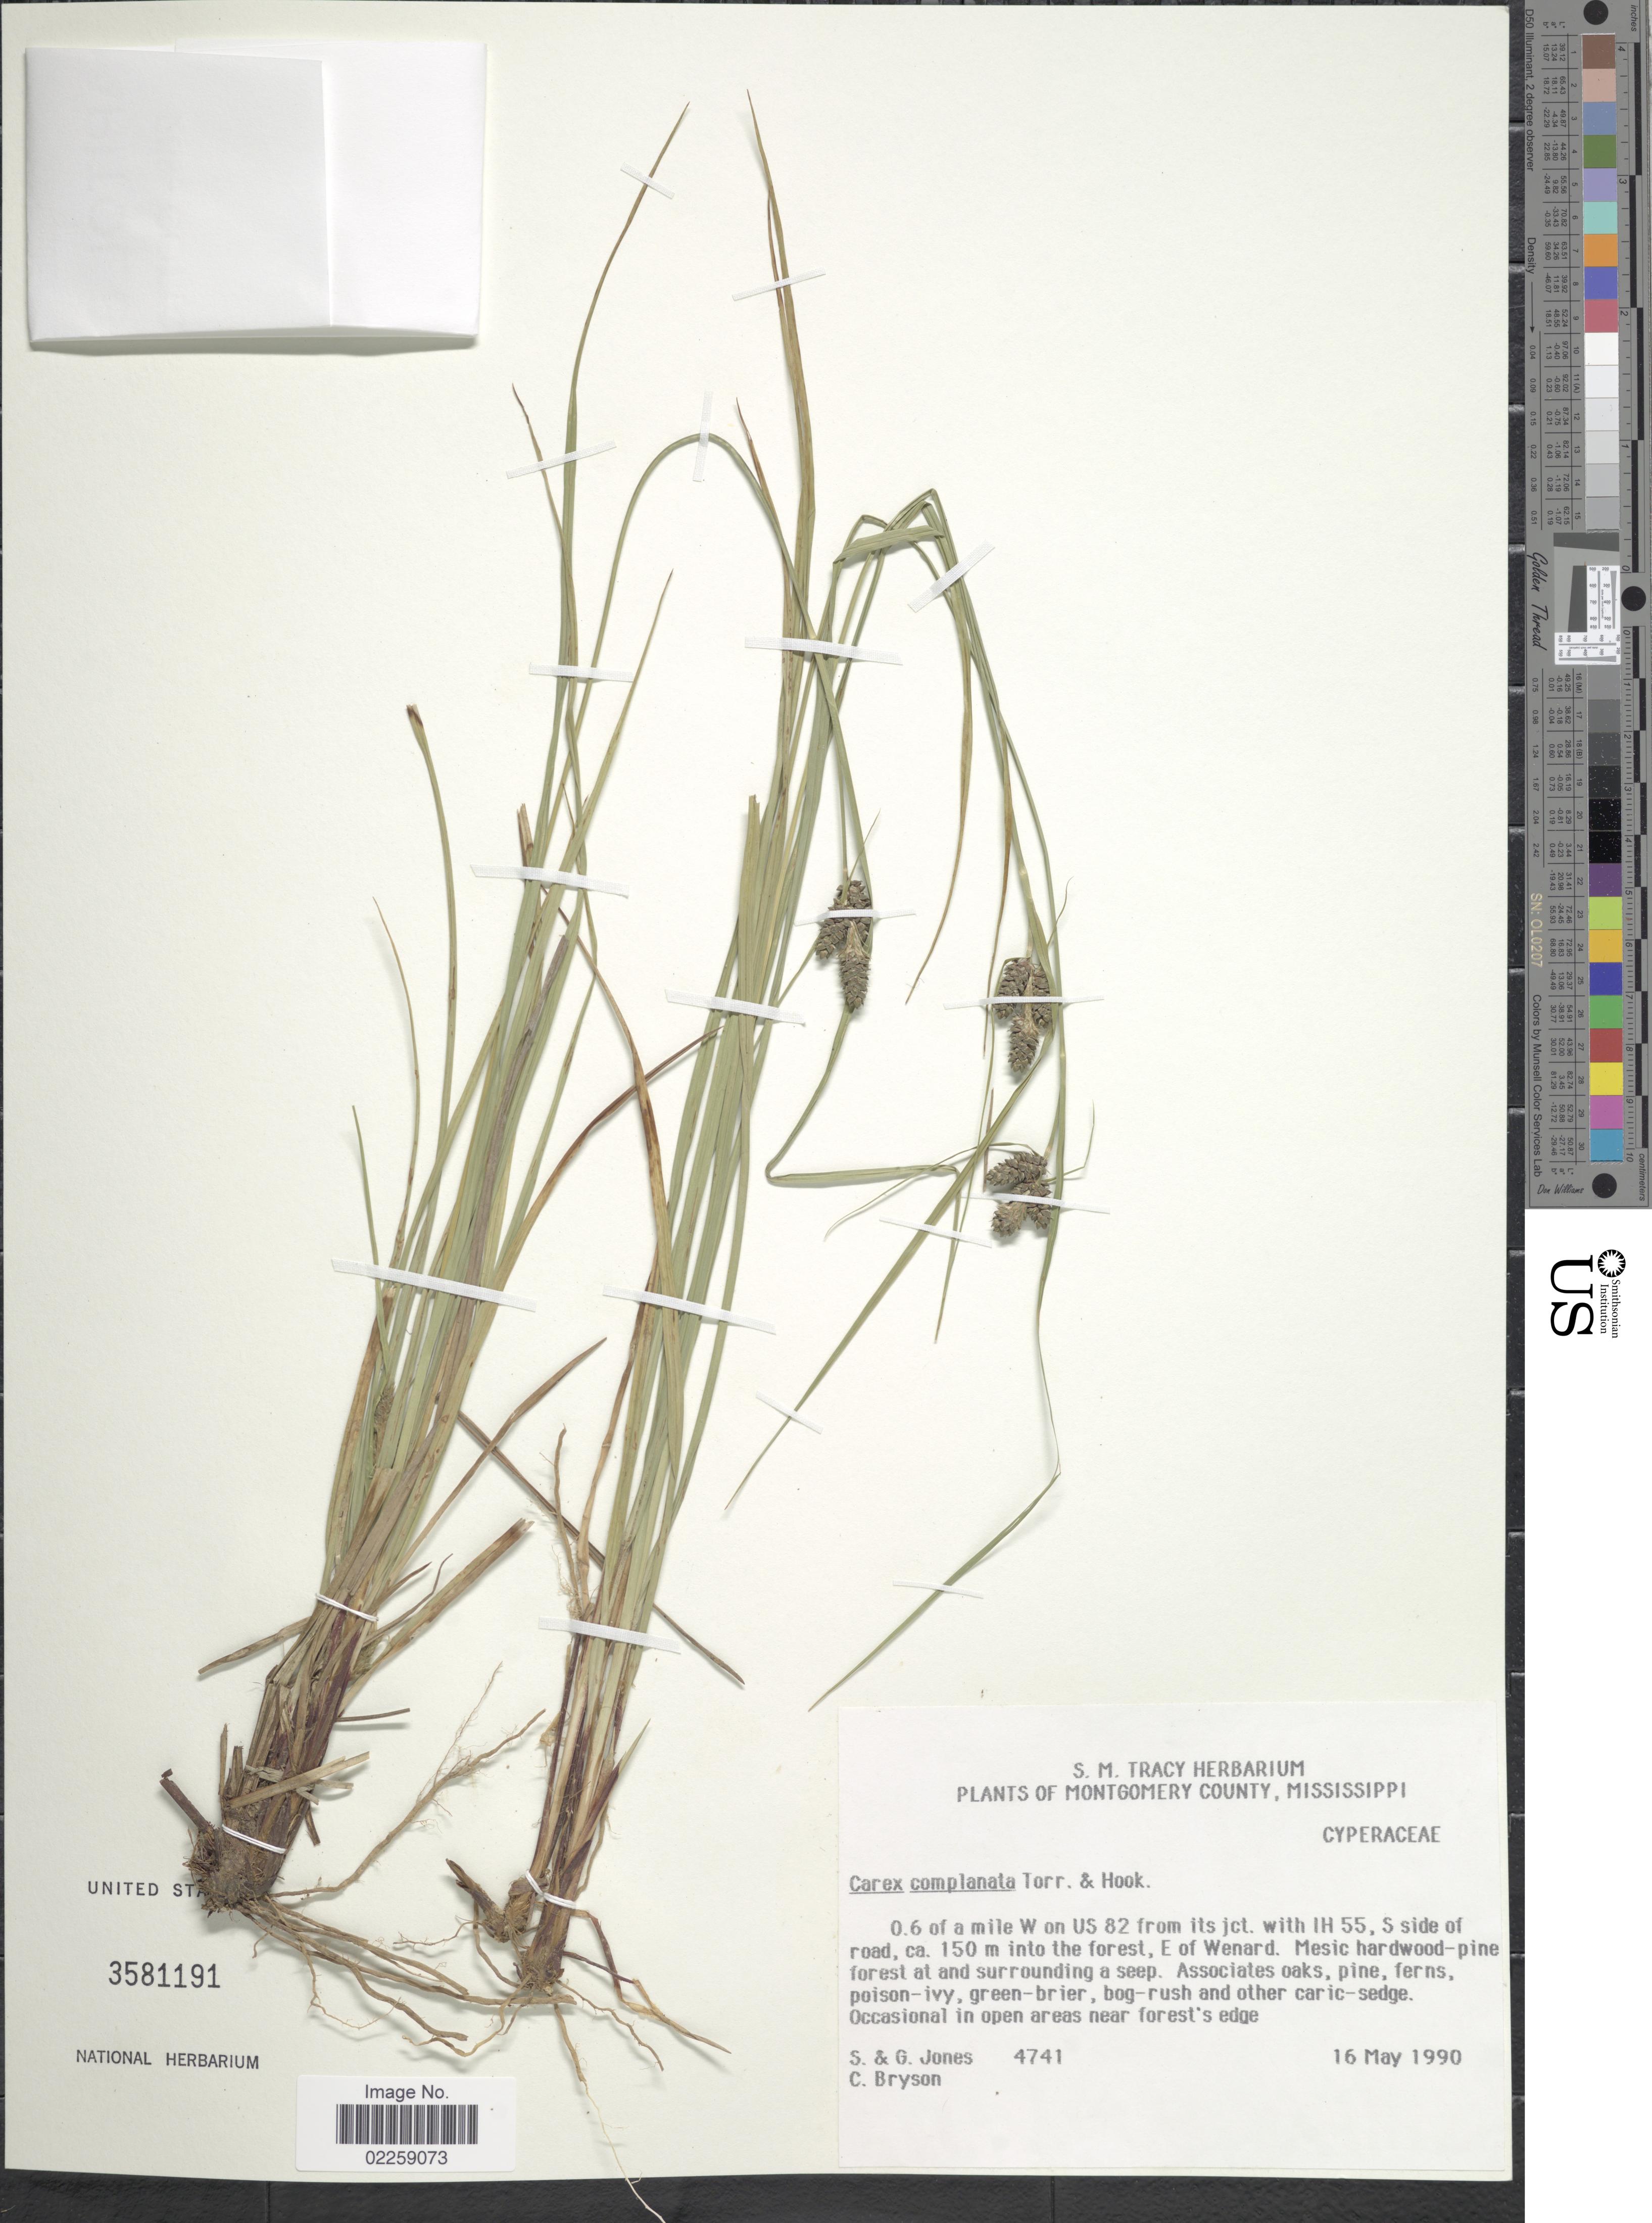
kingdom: Plantae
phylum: Tracheophyta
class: Liliopsida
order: Poales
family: Cyperaceae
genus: Carex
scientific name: Carex complanata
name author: Torr. & Hook.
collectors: S. Jones, G. Jones & C. Bryson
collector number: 4741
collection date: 1990-05-16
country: United States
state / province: Mississippi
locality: Montgomery County. 0.6 of a mile W on US 82 from its jct. with IH 55, S side of road, ca. 150 m into the forest, E of Wenard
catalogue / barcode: US 3581191